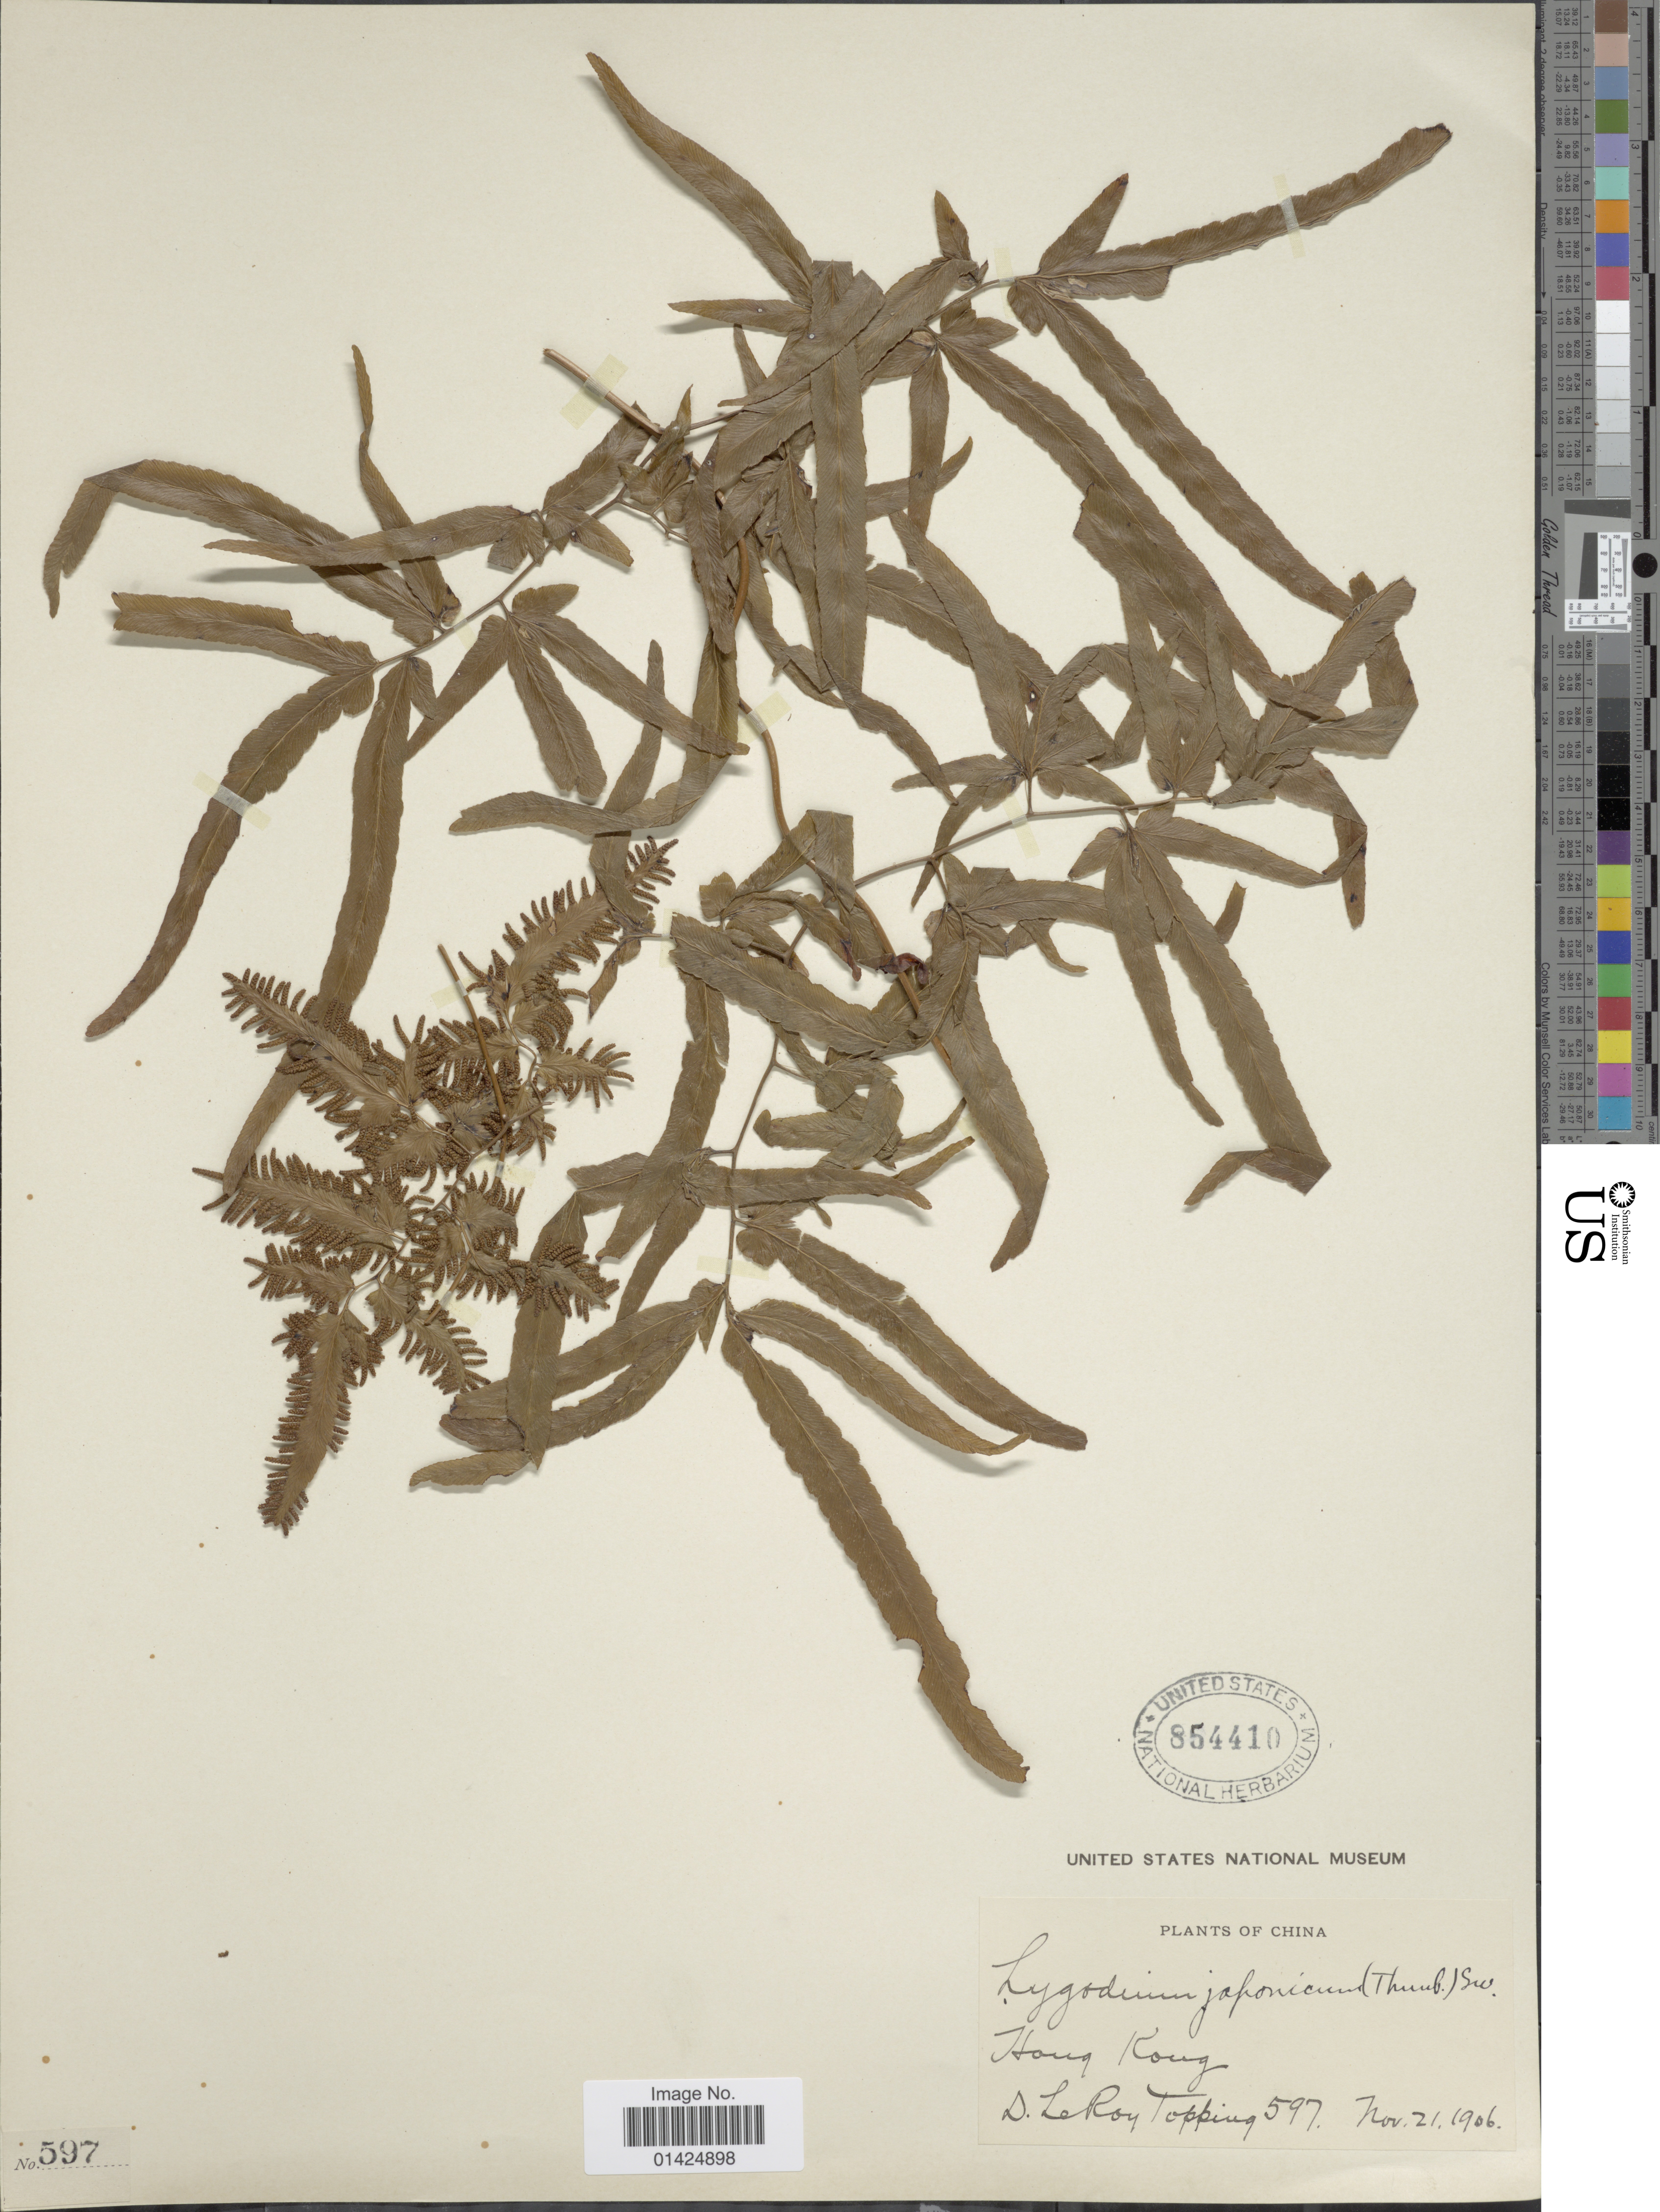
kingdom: Plantae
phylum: Tracheophyta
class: Polypodiopsida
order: Schizaeales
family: Lygodiaceae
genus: Lygodium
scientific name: Lygodium japonicum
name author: (Thunb.) Sw.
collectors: D. L. Topping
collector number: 597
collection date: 1906-11-21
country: China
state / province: Hong Kong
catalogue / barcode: US 854410